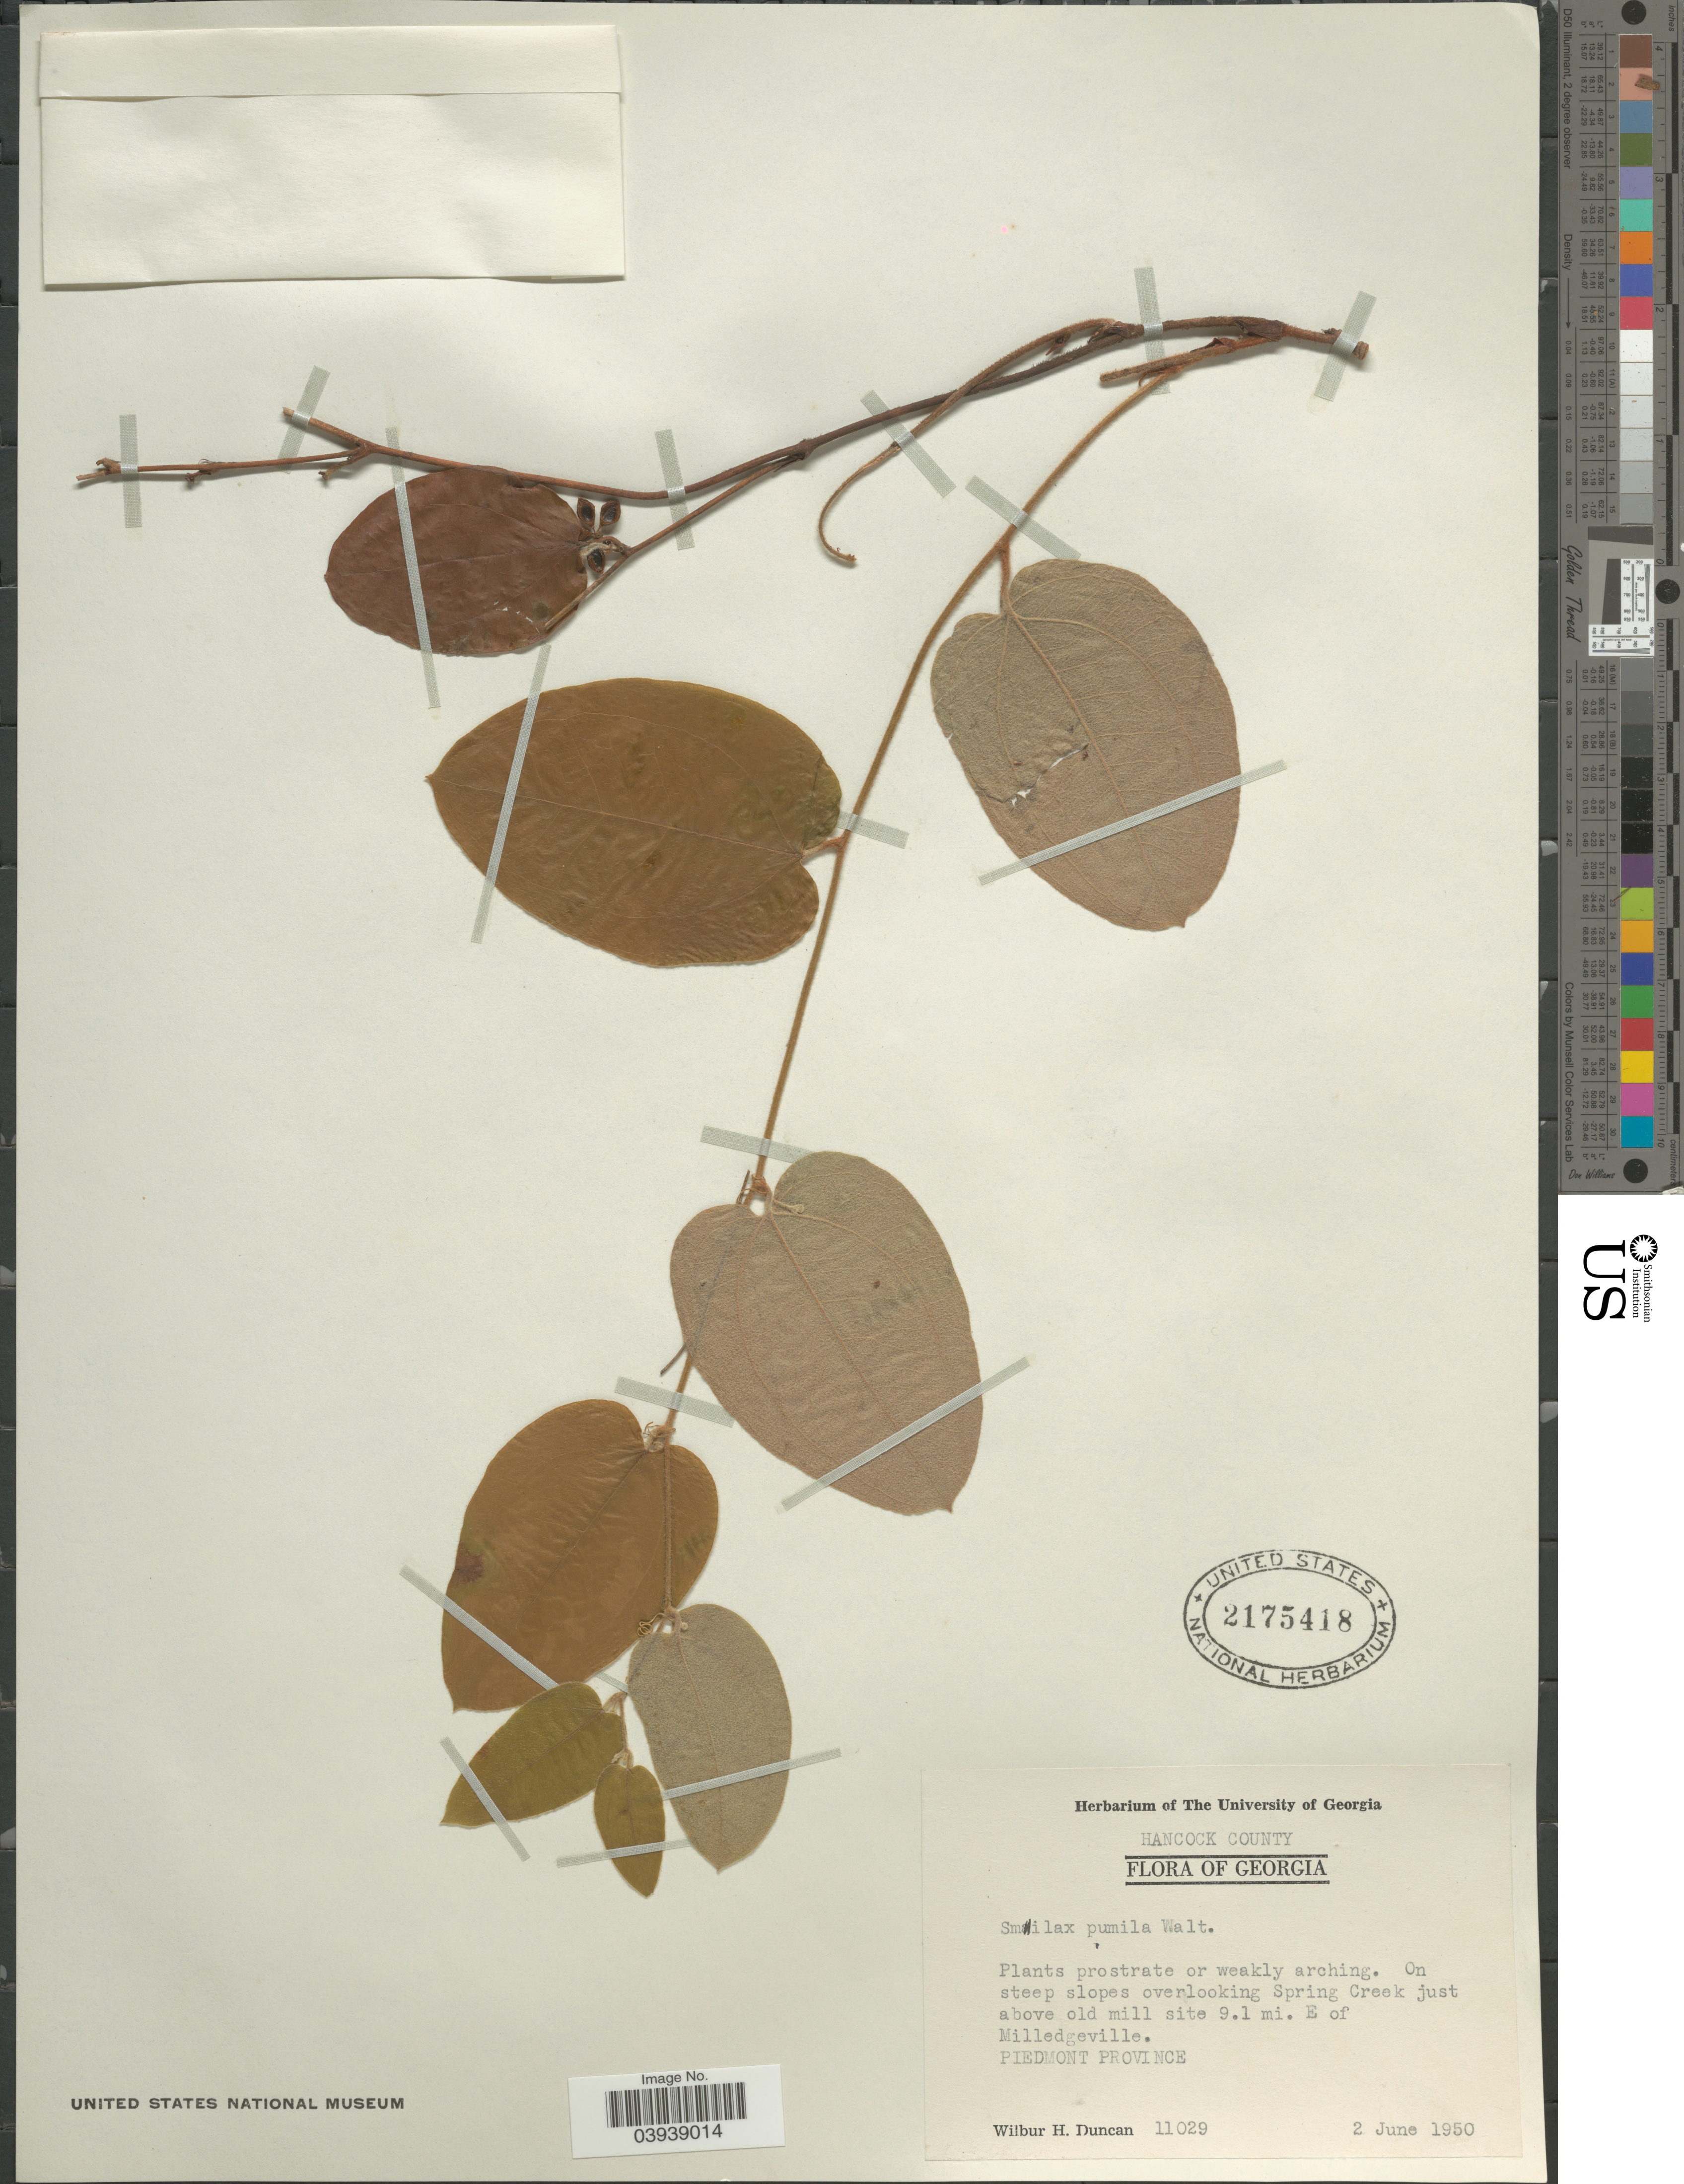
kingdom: Plantae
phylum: Tracheophyta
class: Liliopsida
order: Liliales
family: Smilacaceae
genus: Smilax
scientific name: Smilax pumila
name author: Walter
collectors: W. H. Duncan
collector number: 11029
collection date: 1950-06-02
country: United States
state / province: Georgia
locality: Hancock County. On steep slopes overlooking Spring Creek just above old mill site 9.1 mi. E of Milledgeville. Piedmont Province.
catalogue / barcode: US 2175418